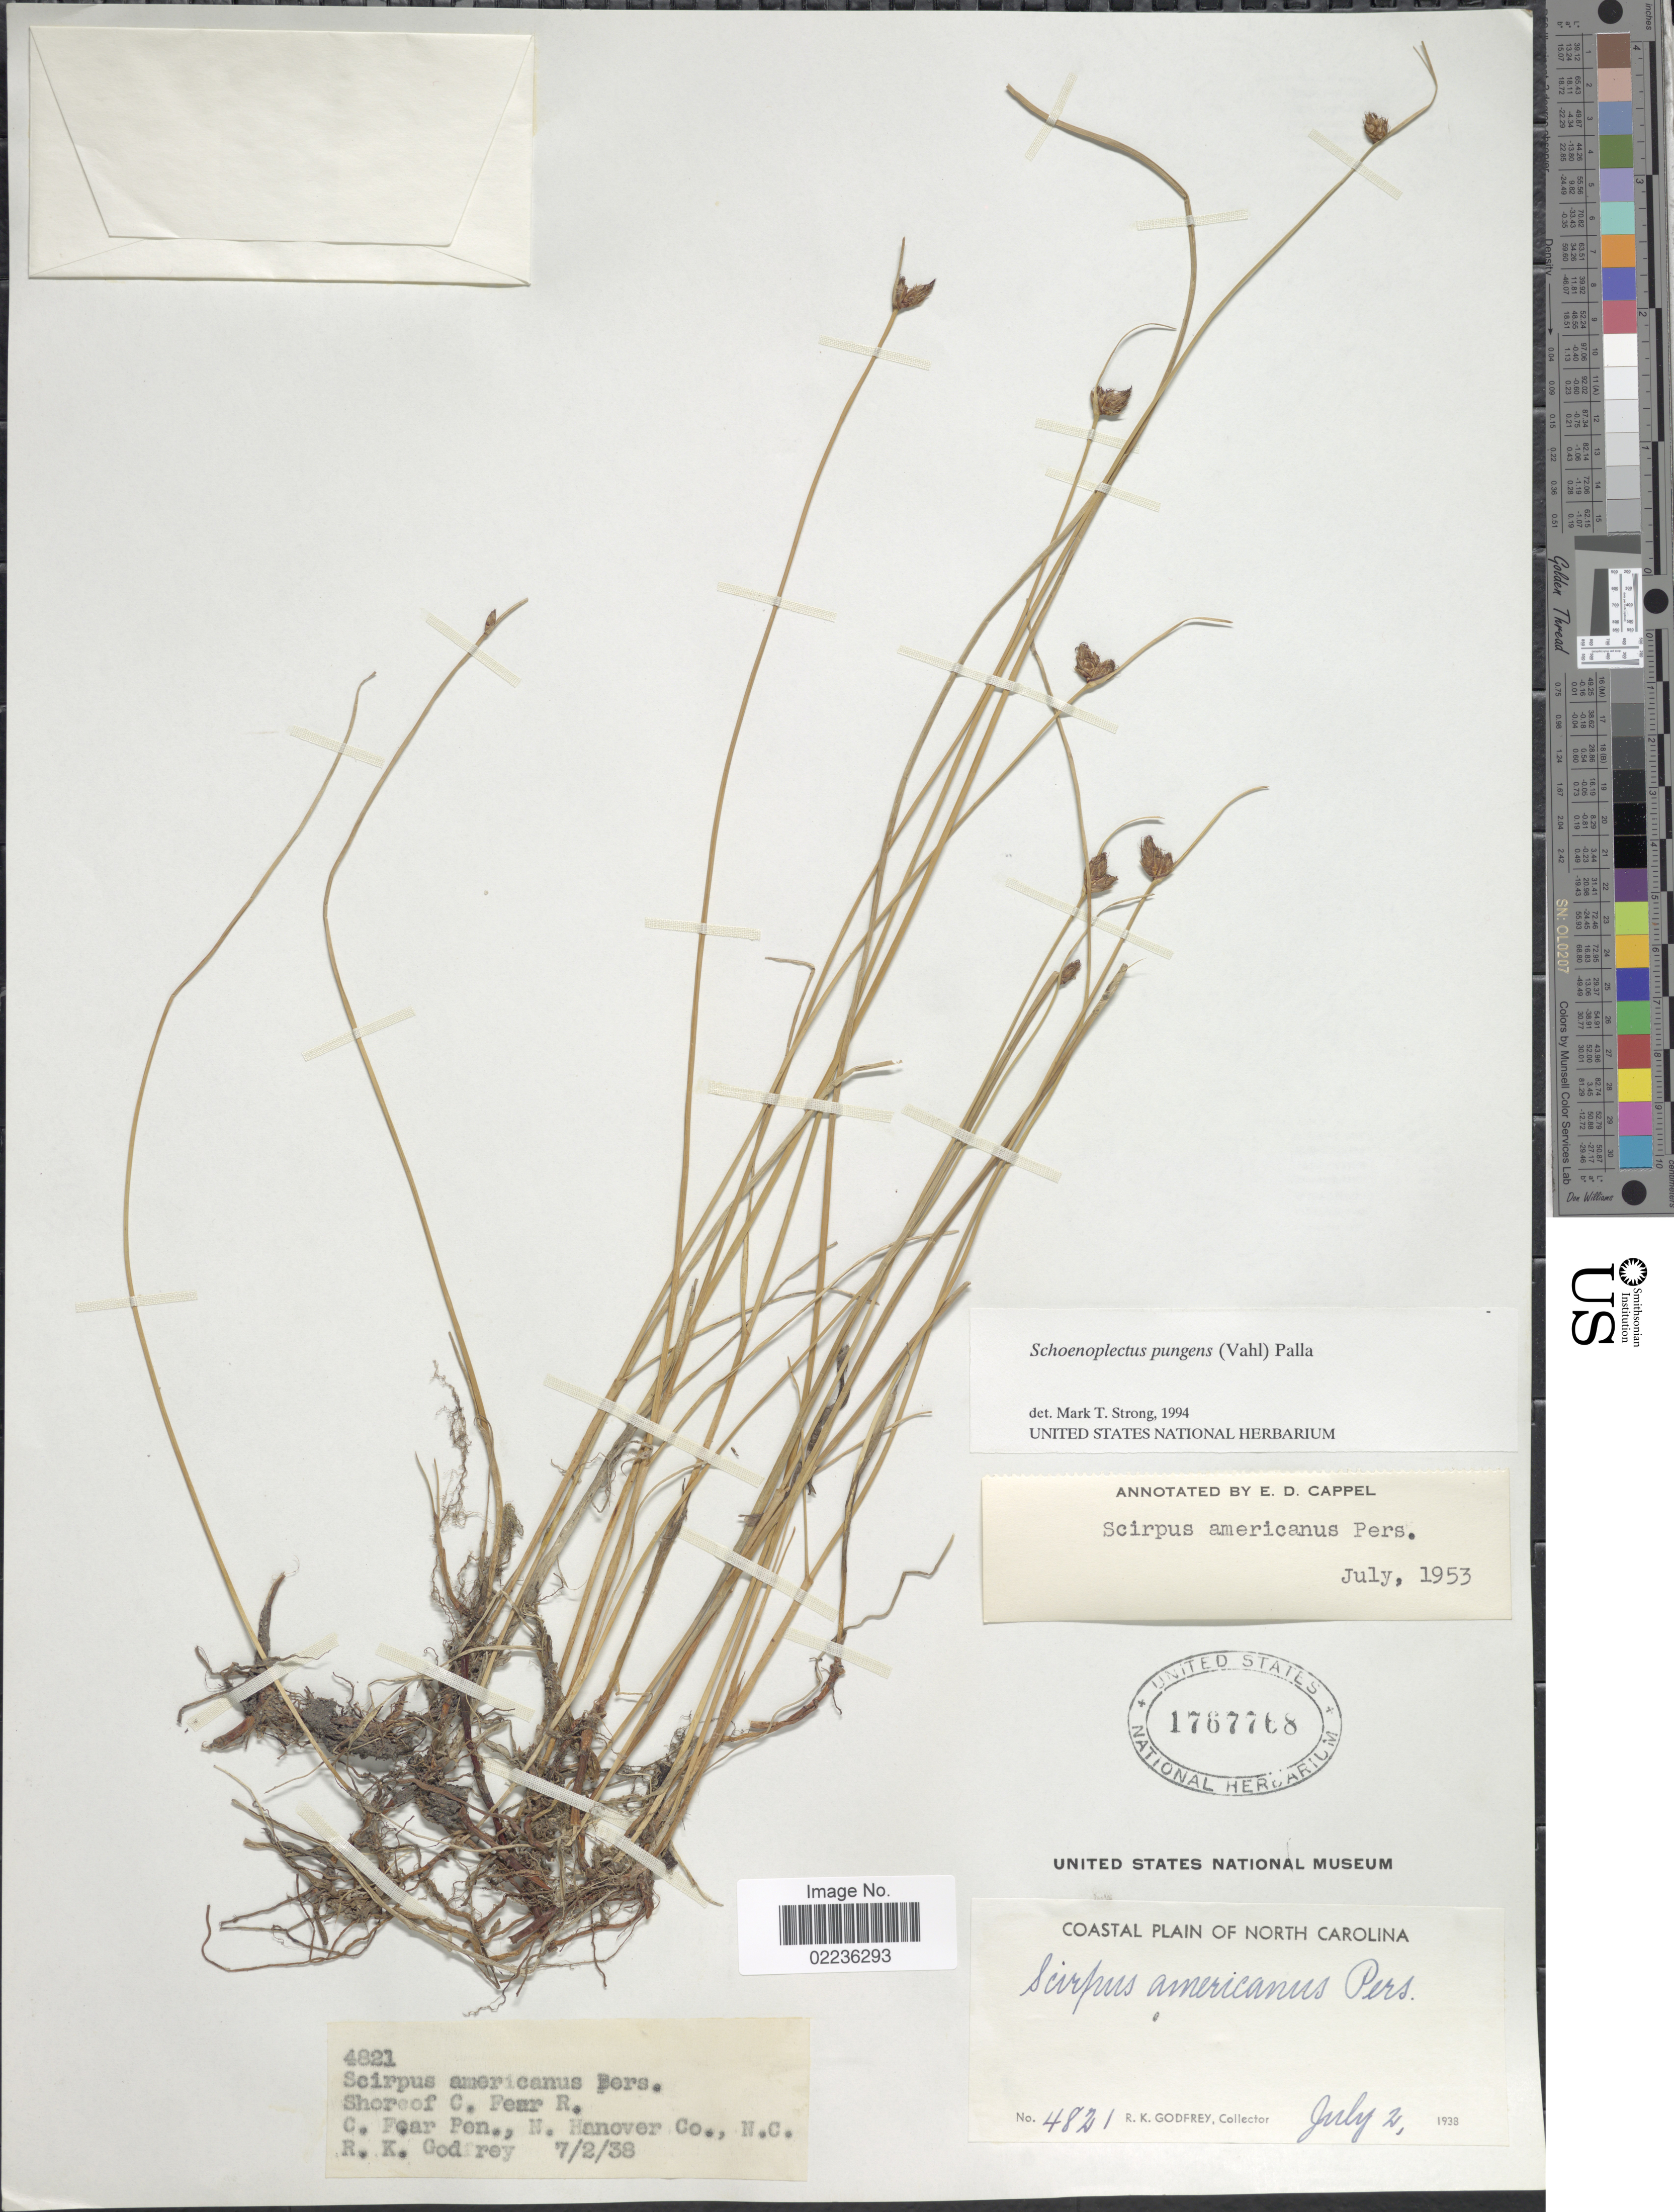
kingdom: Plantae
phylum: Tracheophyta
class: Liliopsida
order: Poales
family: Cyperaceae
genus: Schoenoplectus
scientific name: Schoenoplectus pungens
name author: (Vahl) Palla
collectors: R. K. Godfrey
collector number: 4821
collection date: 1938-07-02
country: United States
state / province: North Carolina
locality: Coastal Plain. Shereed C. Fear R. C. Fear Pen., N. Hanover Co., N.C.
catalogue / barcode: US 1767768